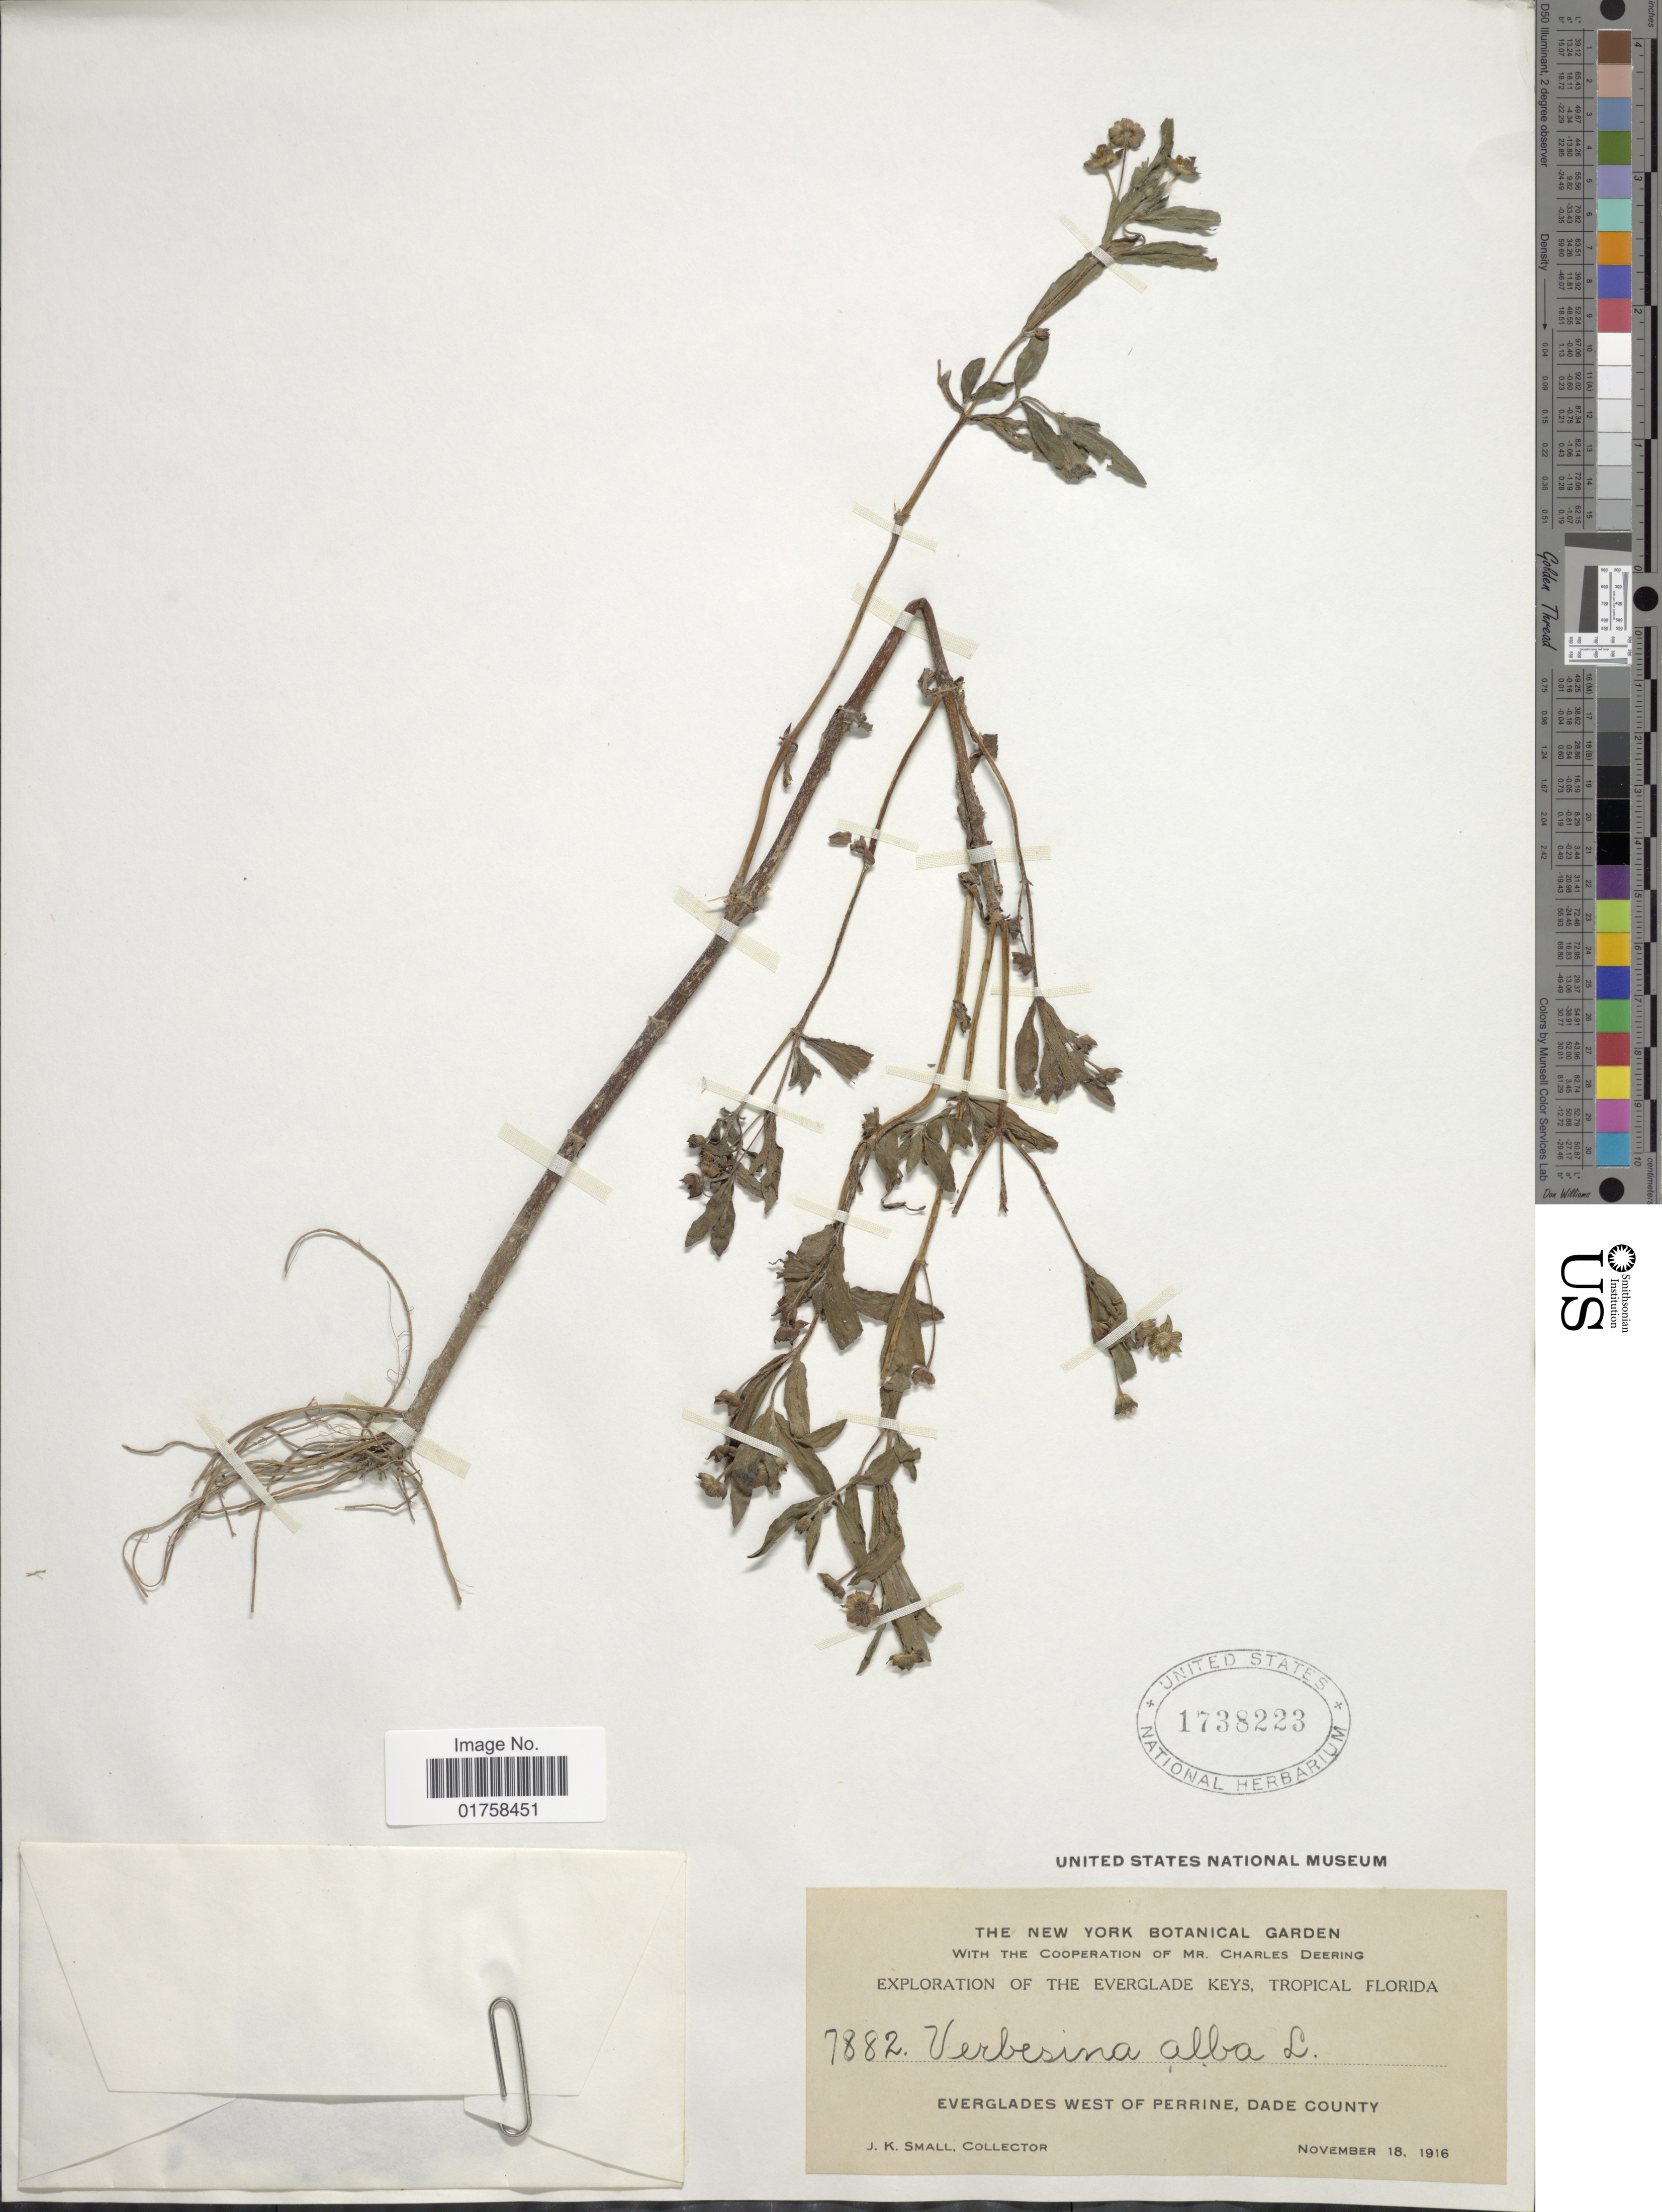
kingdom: Plantae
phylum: Tracheophyta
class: Magnoliopsida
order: Asterales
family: Asteraceae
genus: Eclipta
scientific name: Eclipta alba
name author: (L.) Hassk.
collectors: J. K. Small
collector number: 7882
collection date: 1916-11-18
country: United States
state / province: Florida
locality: Tropical Florida. Everglades west of Perrine, Dade County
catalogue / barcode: US 1738223